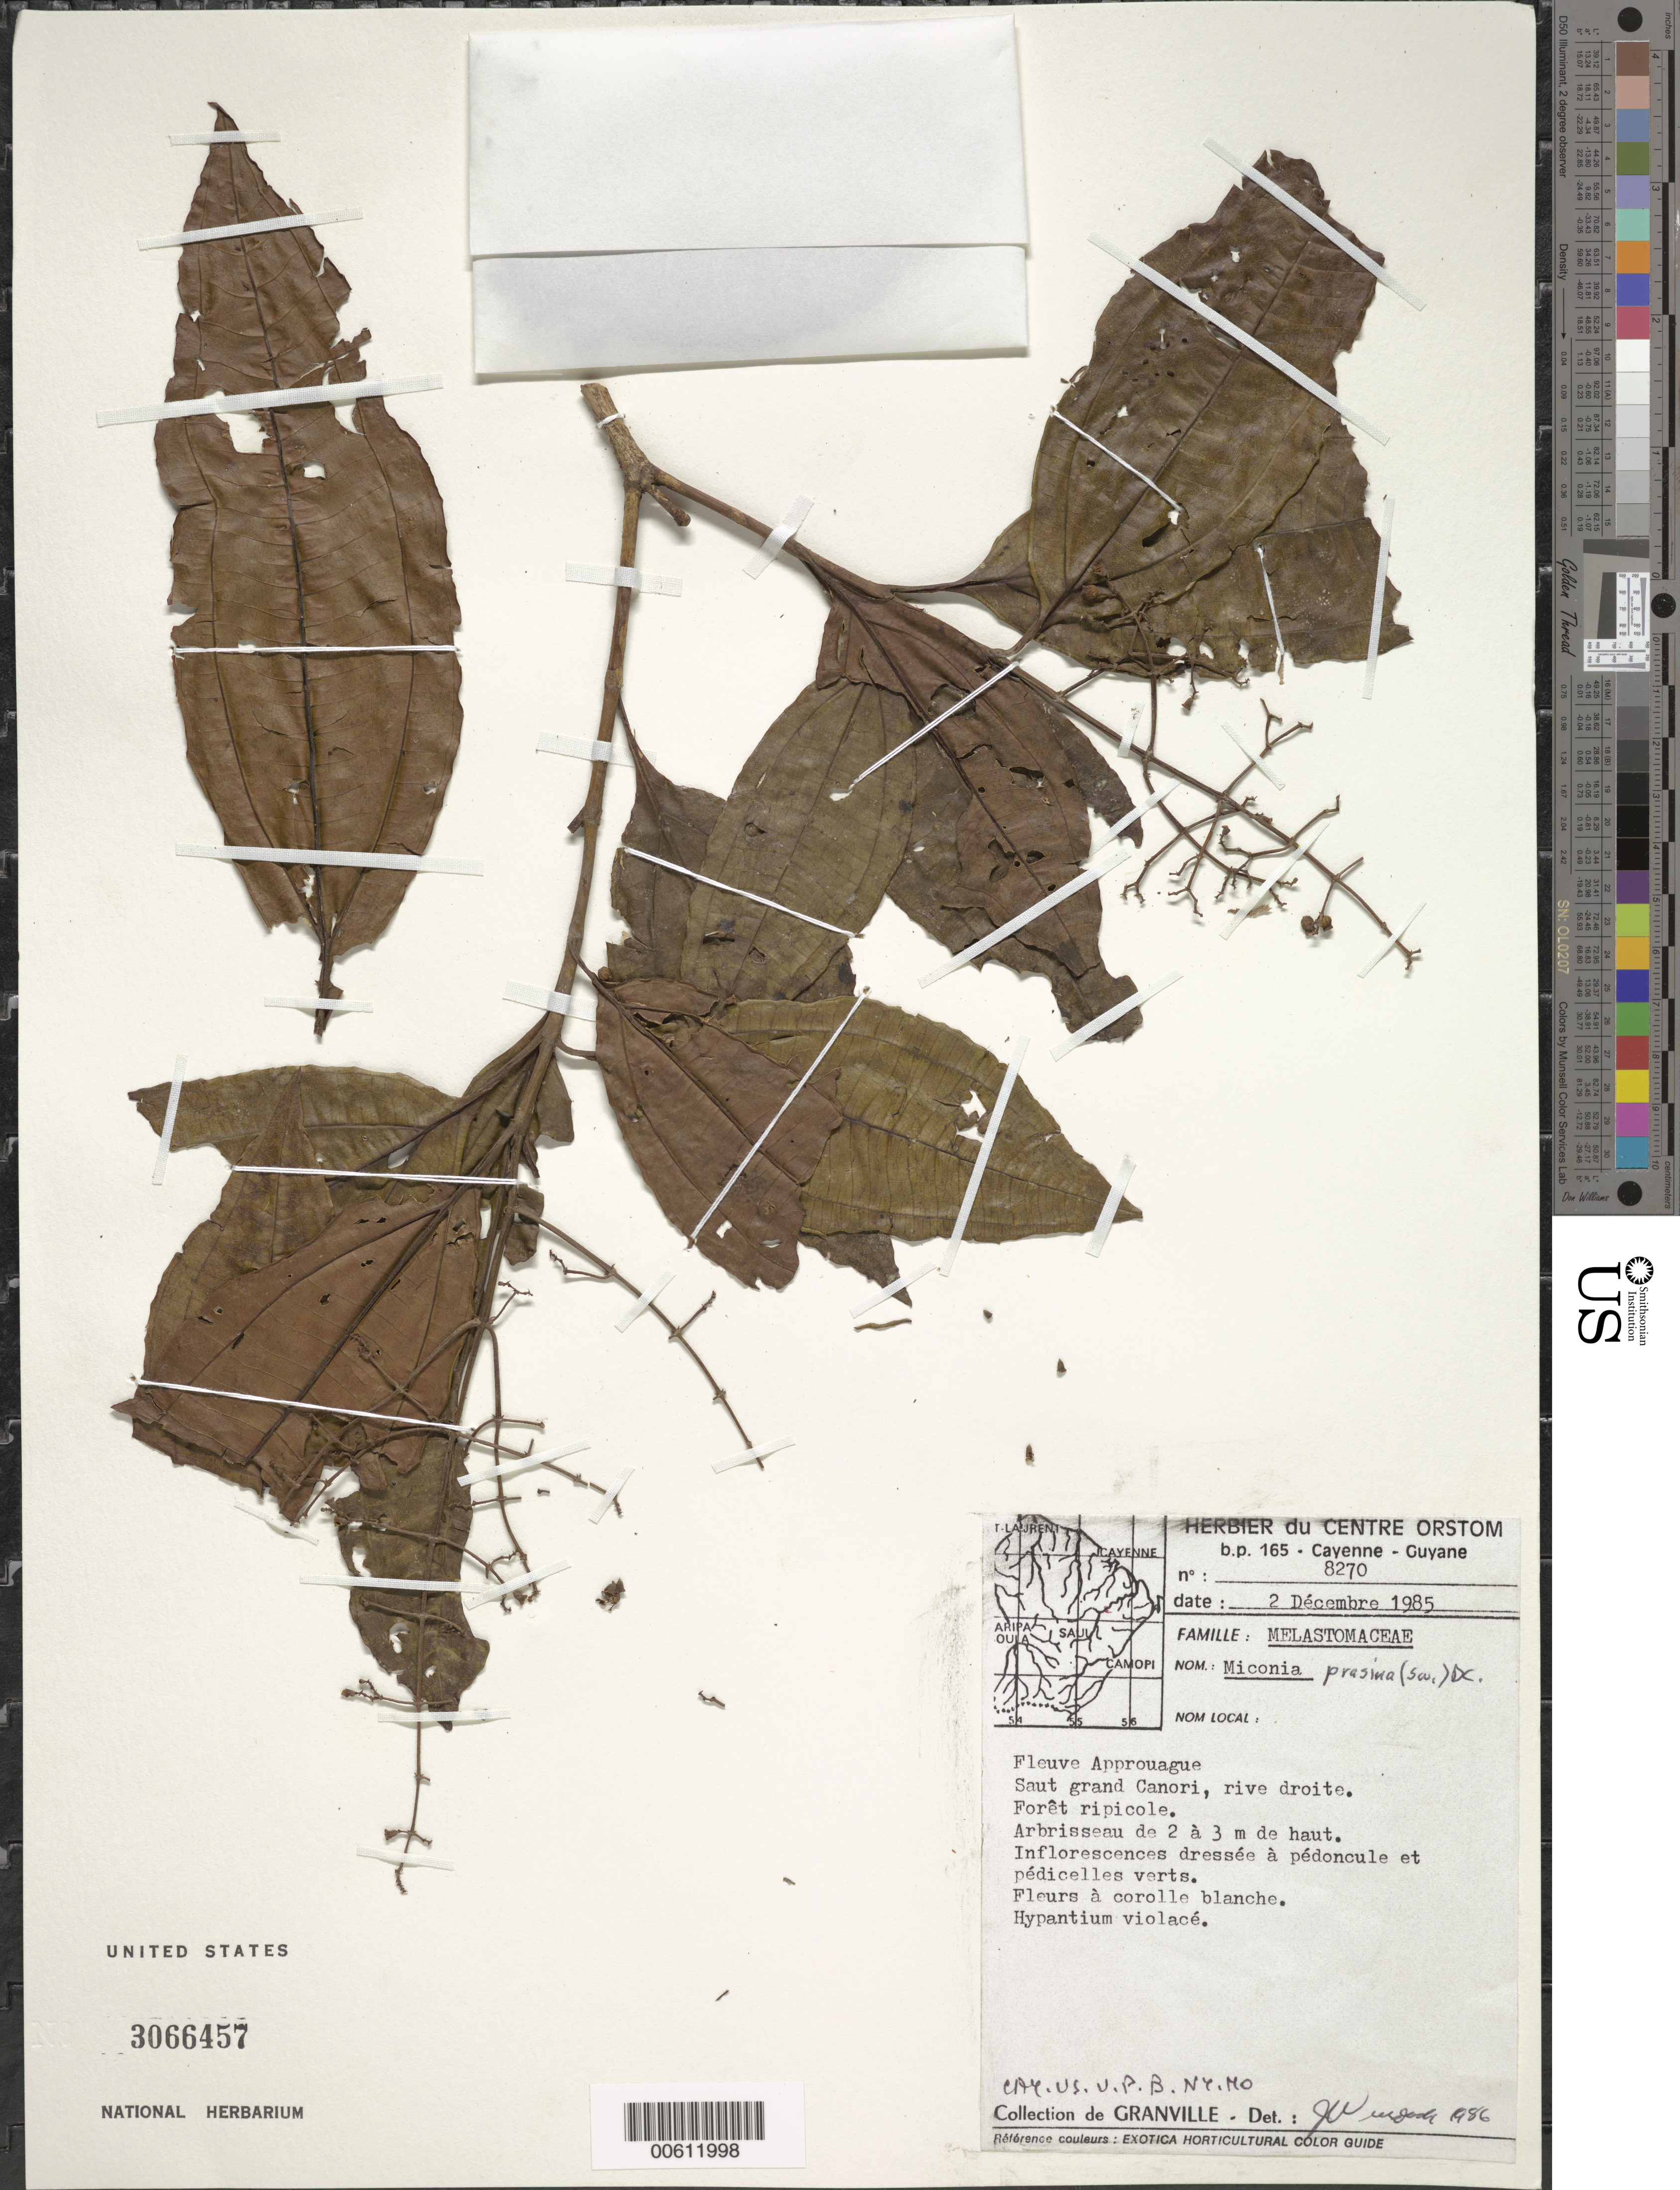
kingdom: Plantae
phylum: Tracheophyta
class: Magnoliopsida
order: Myrtales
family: Melastomataceae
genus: Miconia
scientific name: Miconia prasina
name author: (Sw.) DC.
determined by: Wurdack, John J., (US), US (UNITED STATES)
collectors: J.-J. de Granville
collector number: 8270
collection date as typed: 2-Dec-85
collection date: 1985-12-02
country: French Guiana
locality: Approuague R., Saut grand Cañori, rive droite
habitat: Foret ripicole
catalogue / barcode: US 3066457